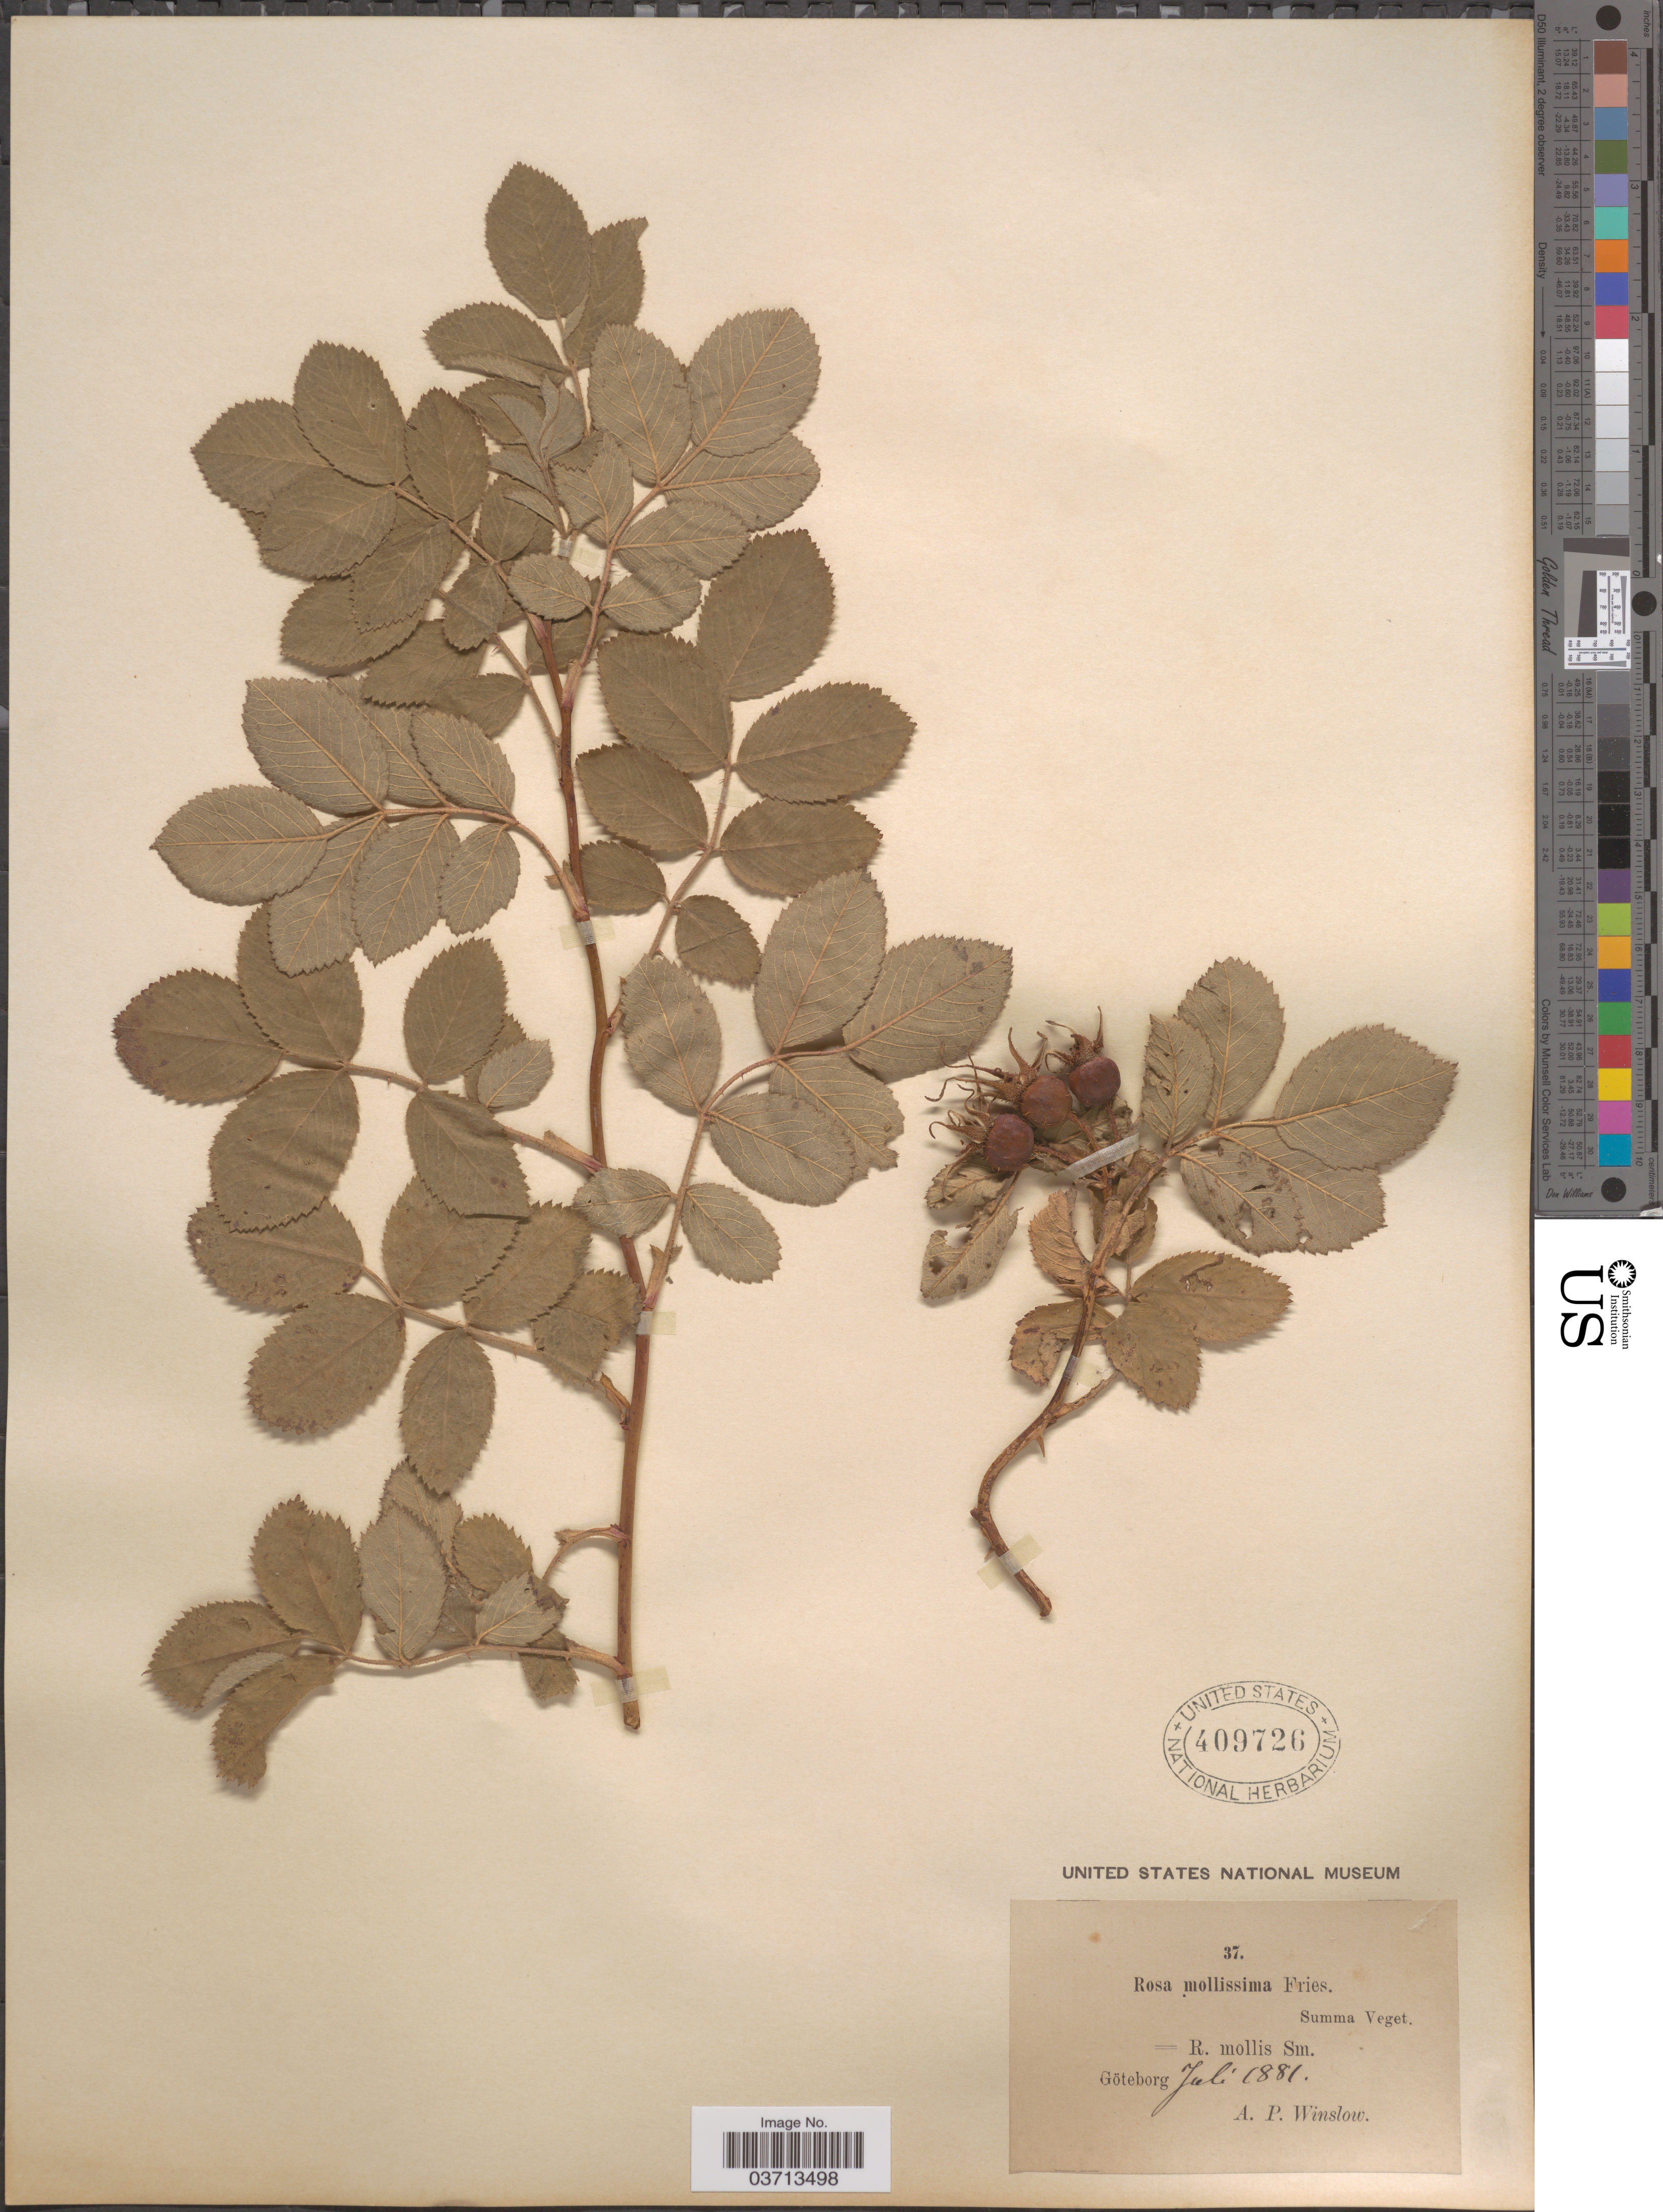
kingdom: Plantae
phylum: Tracheophyta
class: Magnoliopsida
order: Rosales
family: Rosaceae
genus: Rosa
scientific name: Rosa mollissima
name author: Gillot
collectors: A. Winslow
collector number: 37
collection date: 1881-07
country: Sweden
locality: Göteborg.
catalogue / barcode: US 409726